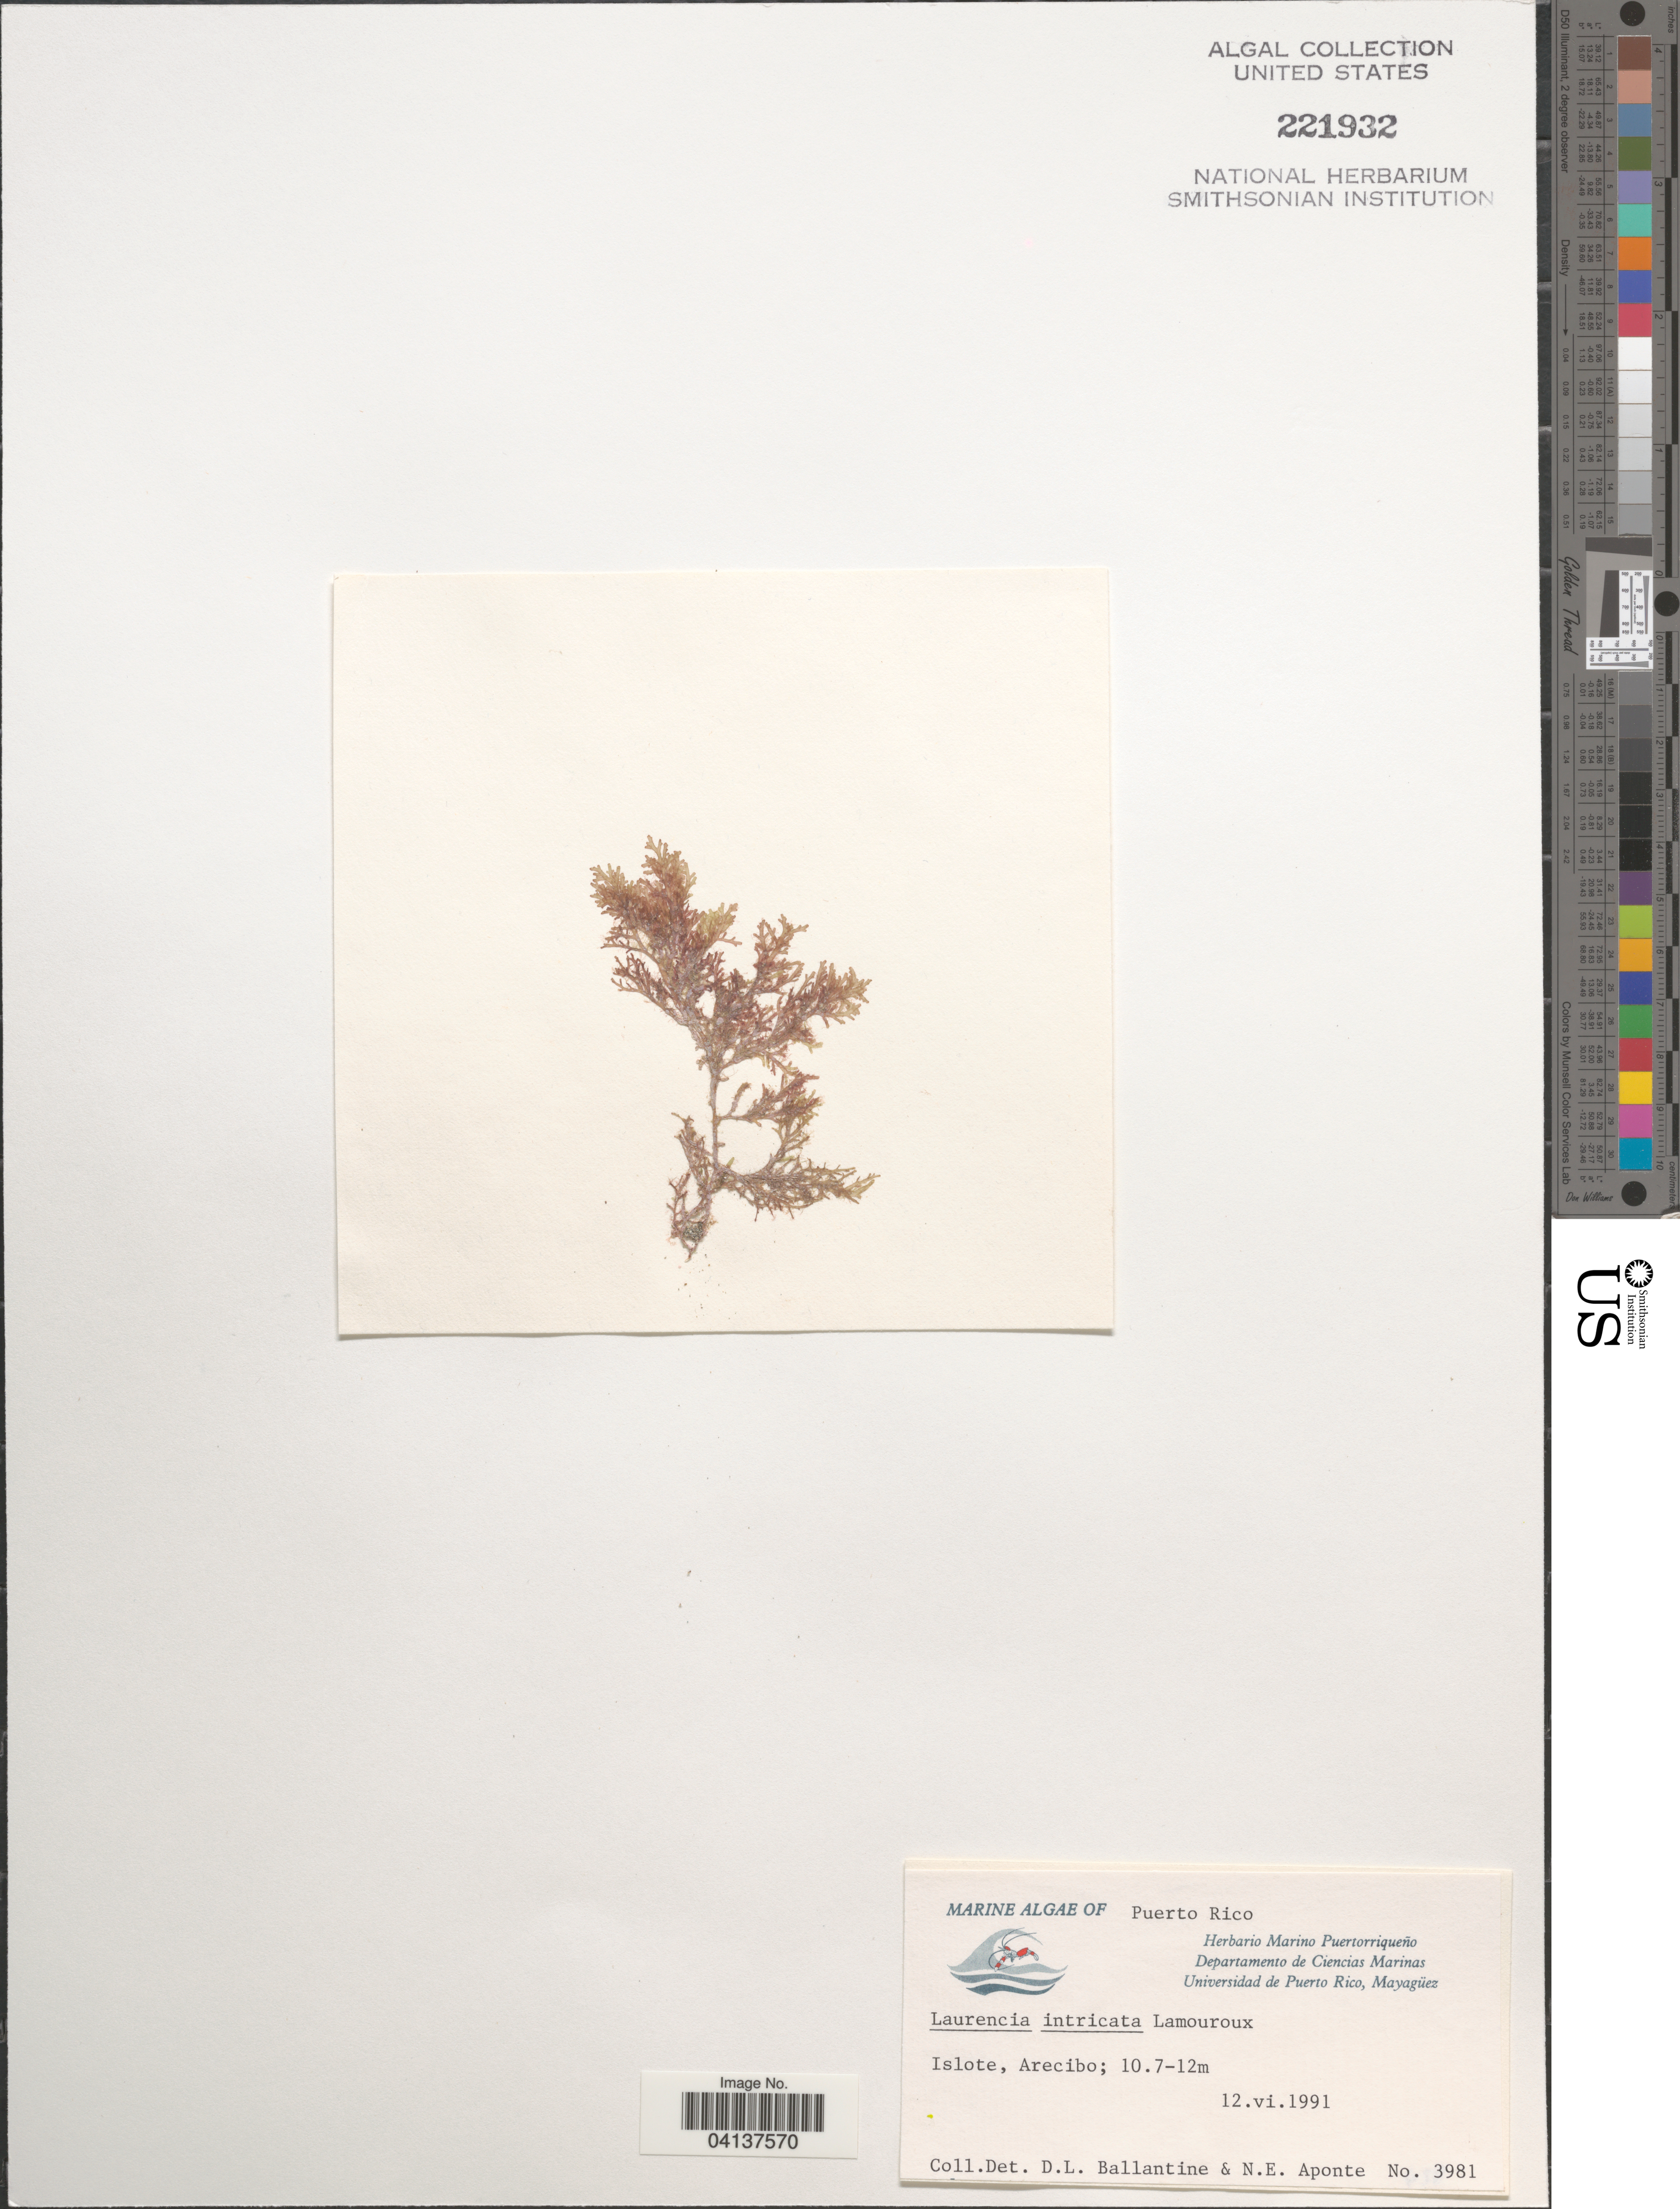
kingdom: Plantae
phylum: Rhodophyta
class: Florideophyceae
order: Ceramiales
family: Rhodomelaceae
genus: Laurencia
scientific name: Laurencia intricata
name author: J.V.Lamouroux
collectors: D.L. Ballantine & N. E. Aponte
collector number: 3981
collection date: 1991-06-12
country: Puerto Rico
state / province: Arecibo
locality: Islote.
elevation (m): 10.7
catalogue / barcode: US 221932